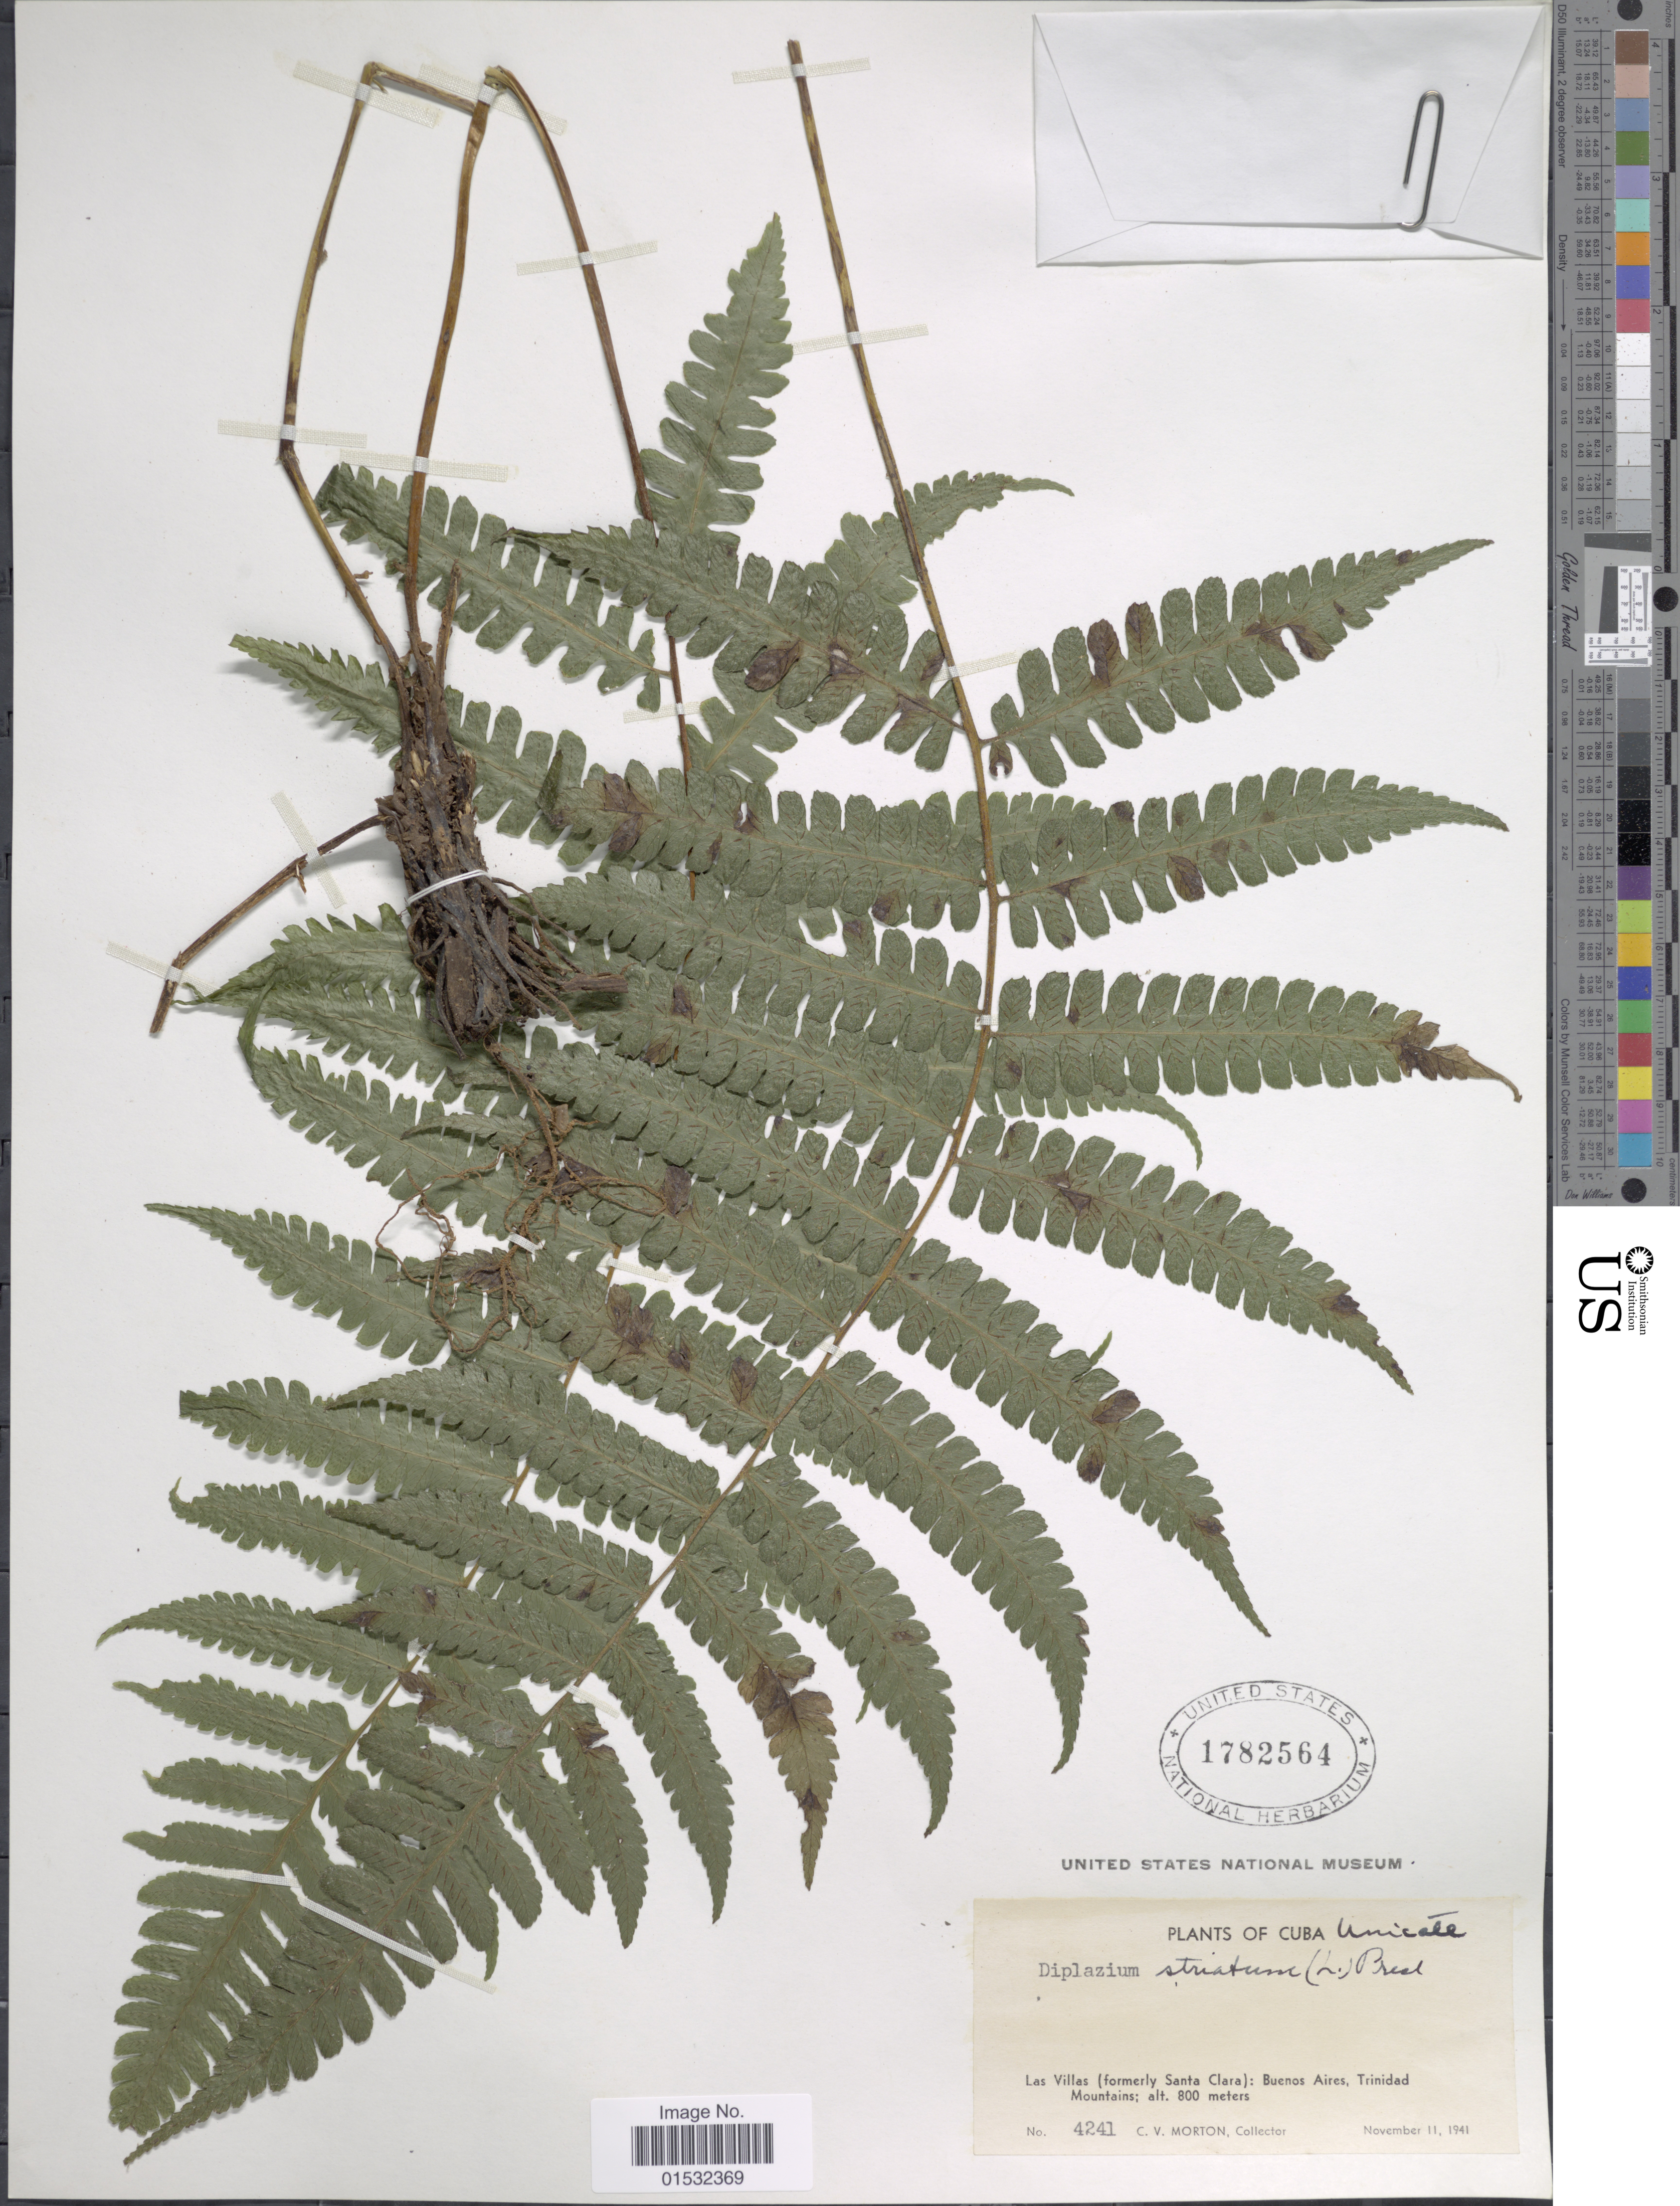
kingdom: Plantae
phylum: Tracheophyta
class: Polypodiopsida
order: Polypodiales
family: Athyriaceae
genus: Diplazium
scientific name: Diplazium striatum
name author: (L.) C. Presl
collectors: C. V. Morton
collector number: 4241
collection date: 1941-11-11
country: Cuba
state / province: Las Villas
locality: Las Villas (formerly Santa Clara): Buenos Aires, Trinidad Mountains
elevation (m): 800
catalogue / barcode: US 1782564